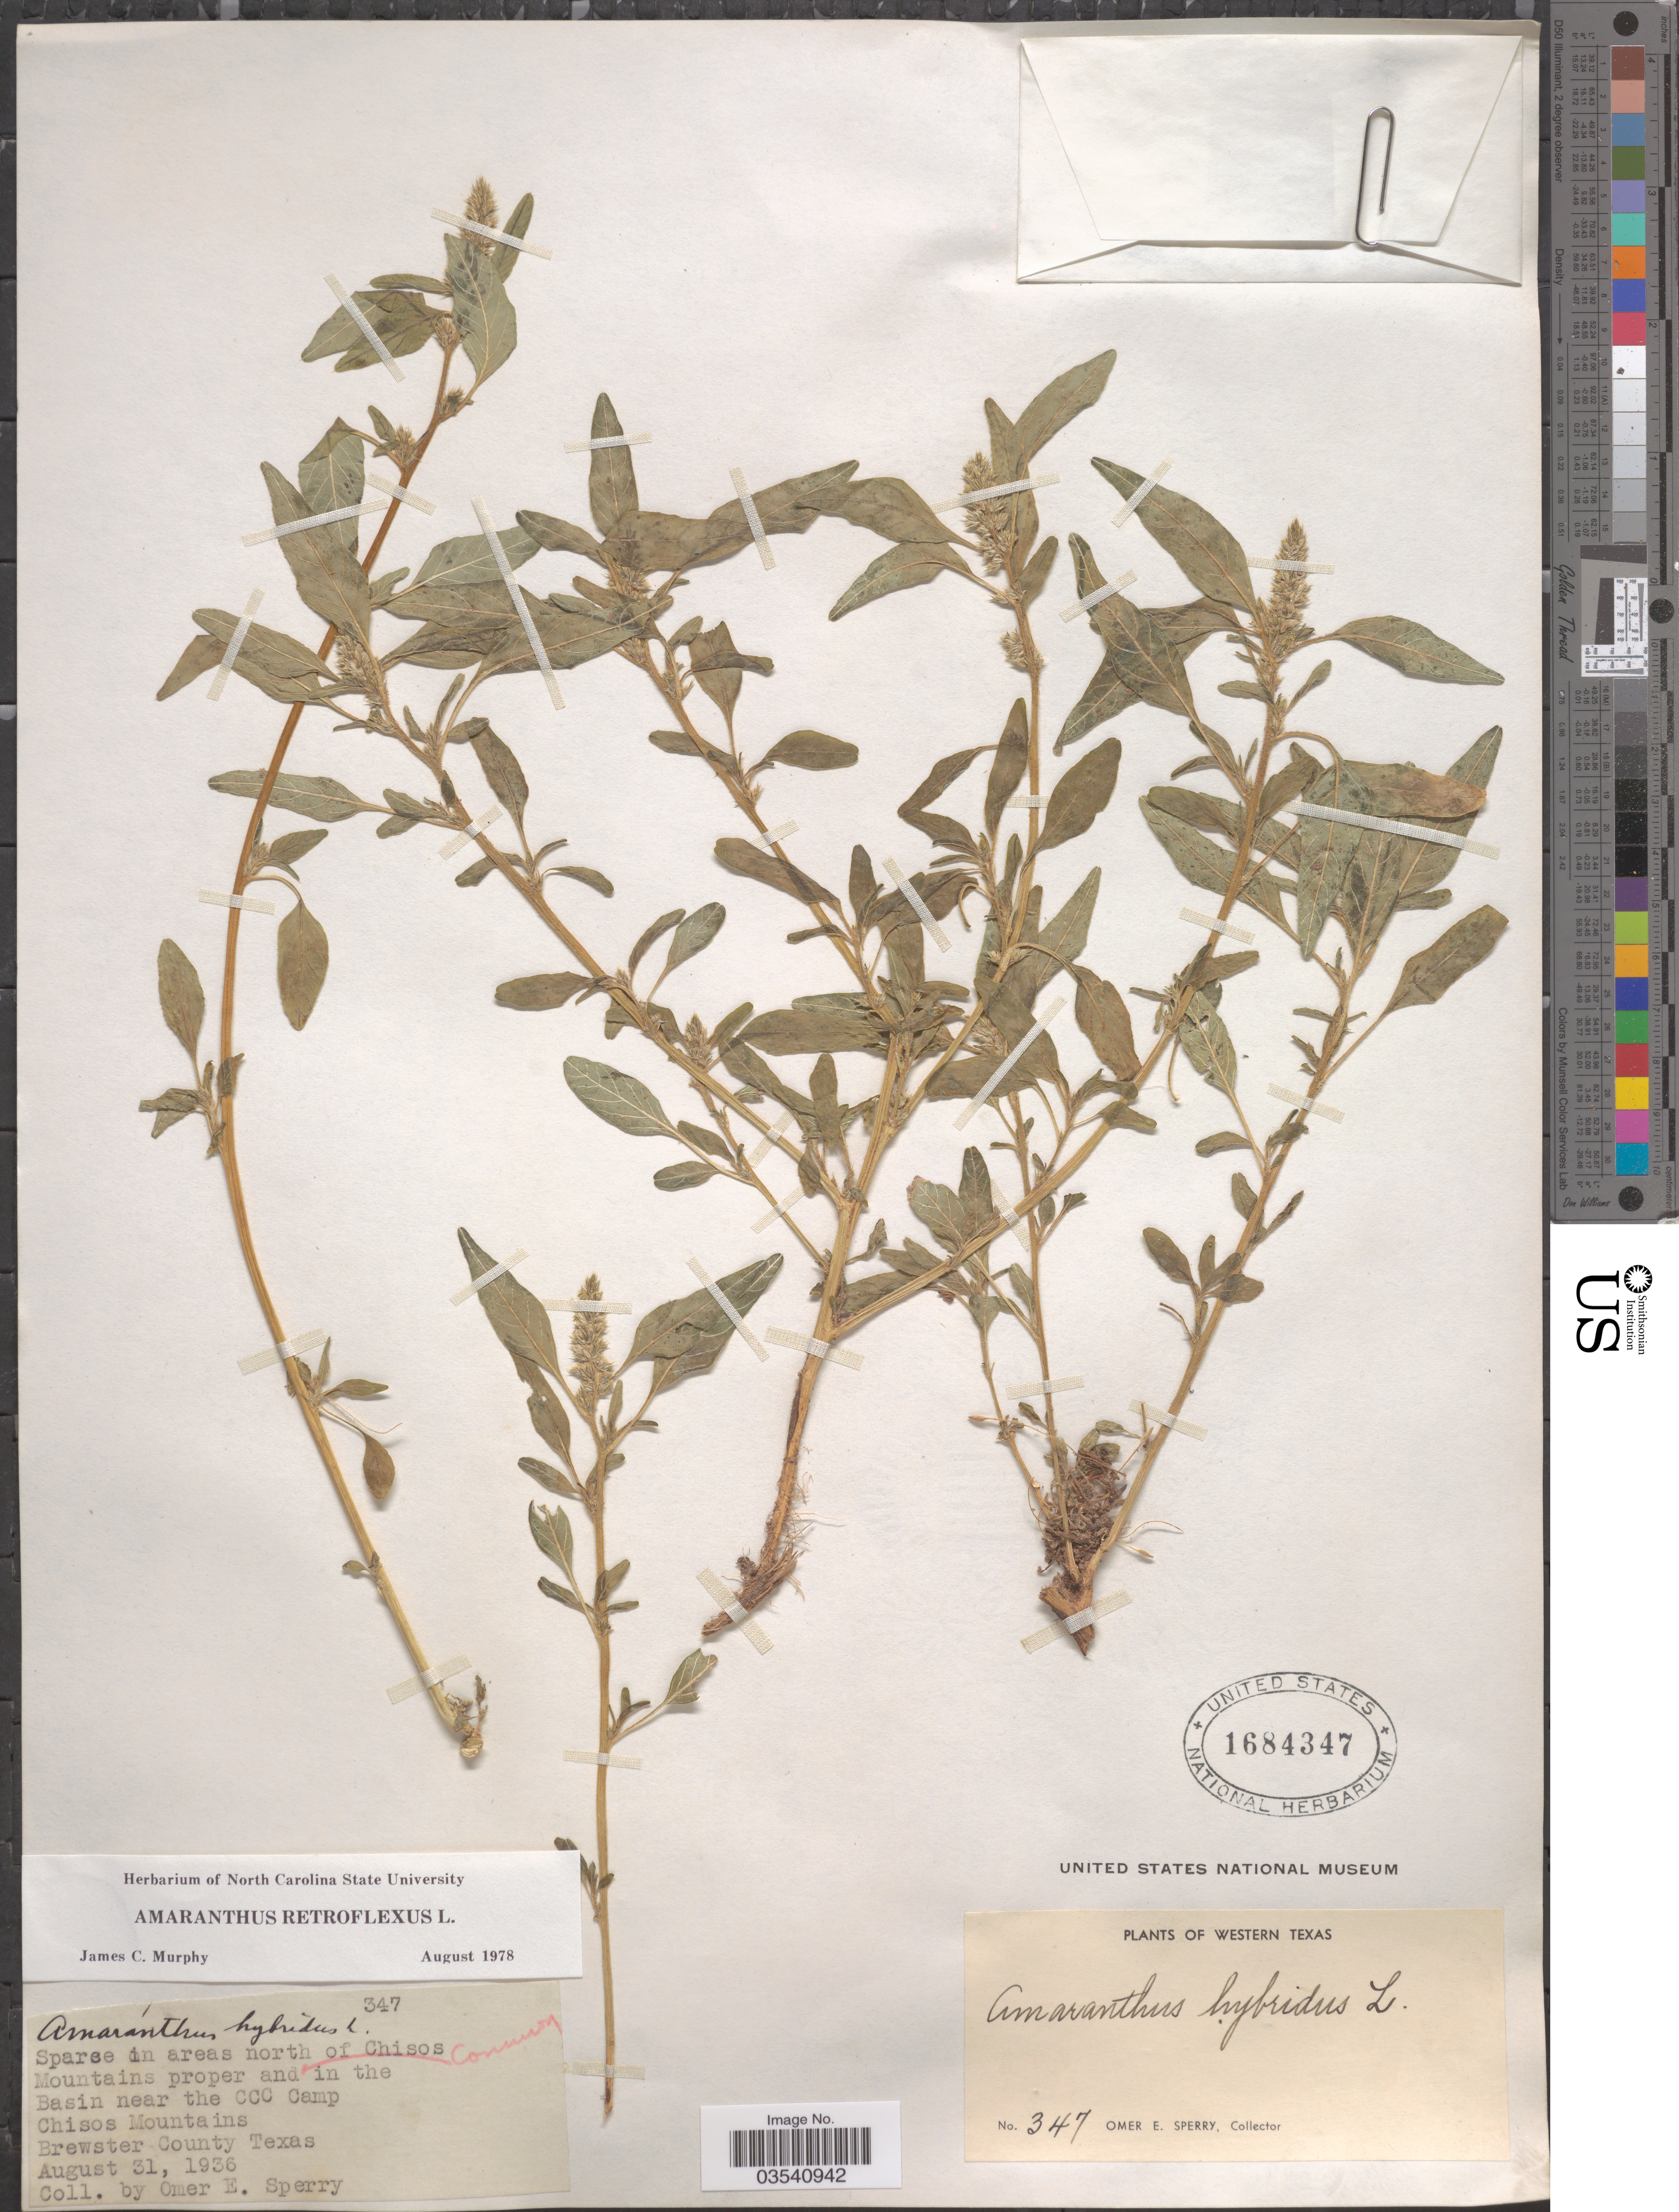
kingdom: Plantae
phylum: Tracheophyta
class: Magnoliopsida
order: Caryophyllales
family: Amaranthaceae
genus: Amaranthus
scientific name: Amaranthus retroflexus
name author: L.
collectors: O. E. Sperry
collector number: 347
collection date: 1936-08-31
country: United States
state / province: Texas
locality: Sparse in areas north of Chisos Mountains proper and in the Basin near the CCC Camp Chisos Mountains Brewster County.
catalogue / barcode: US 1684347